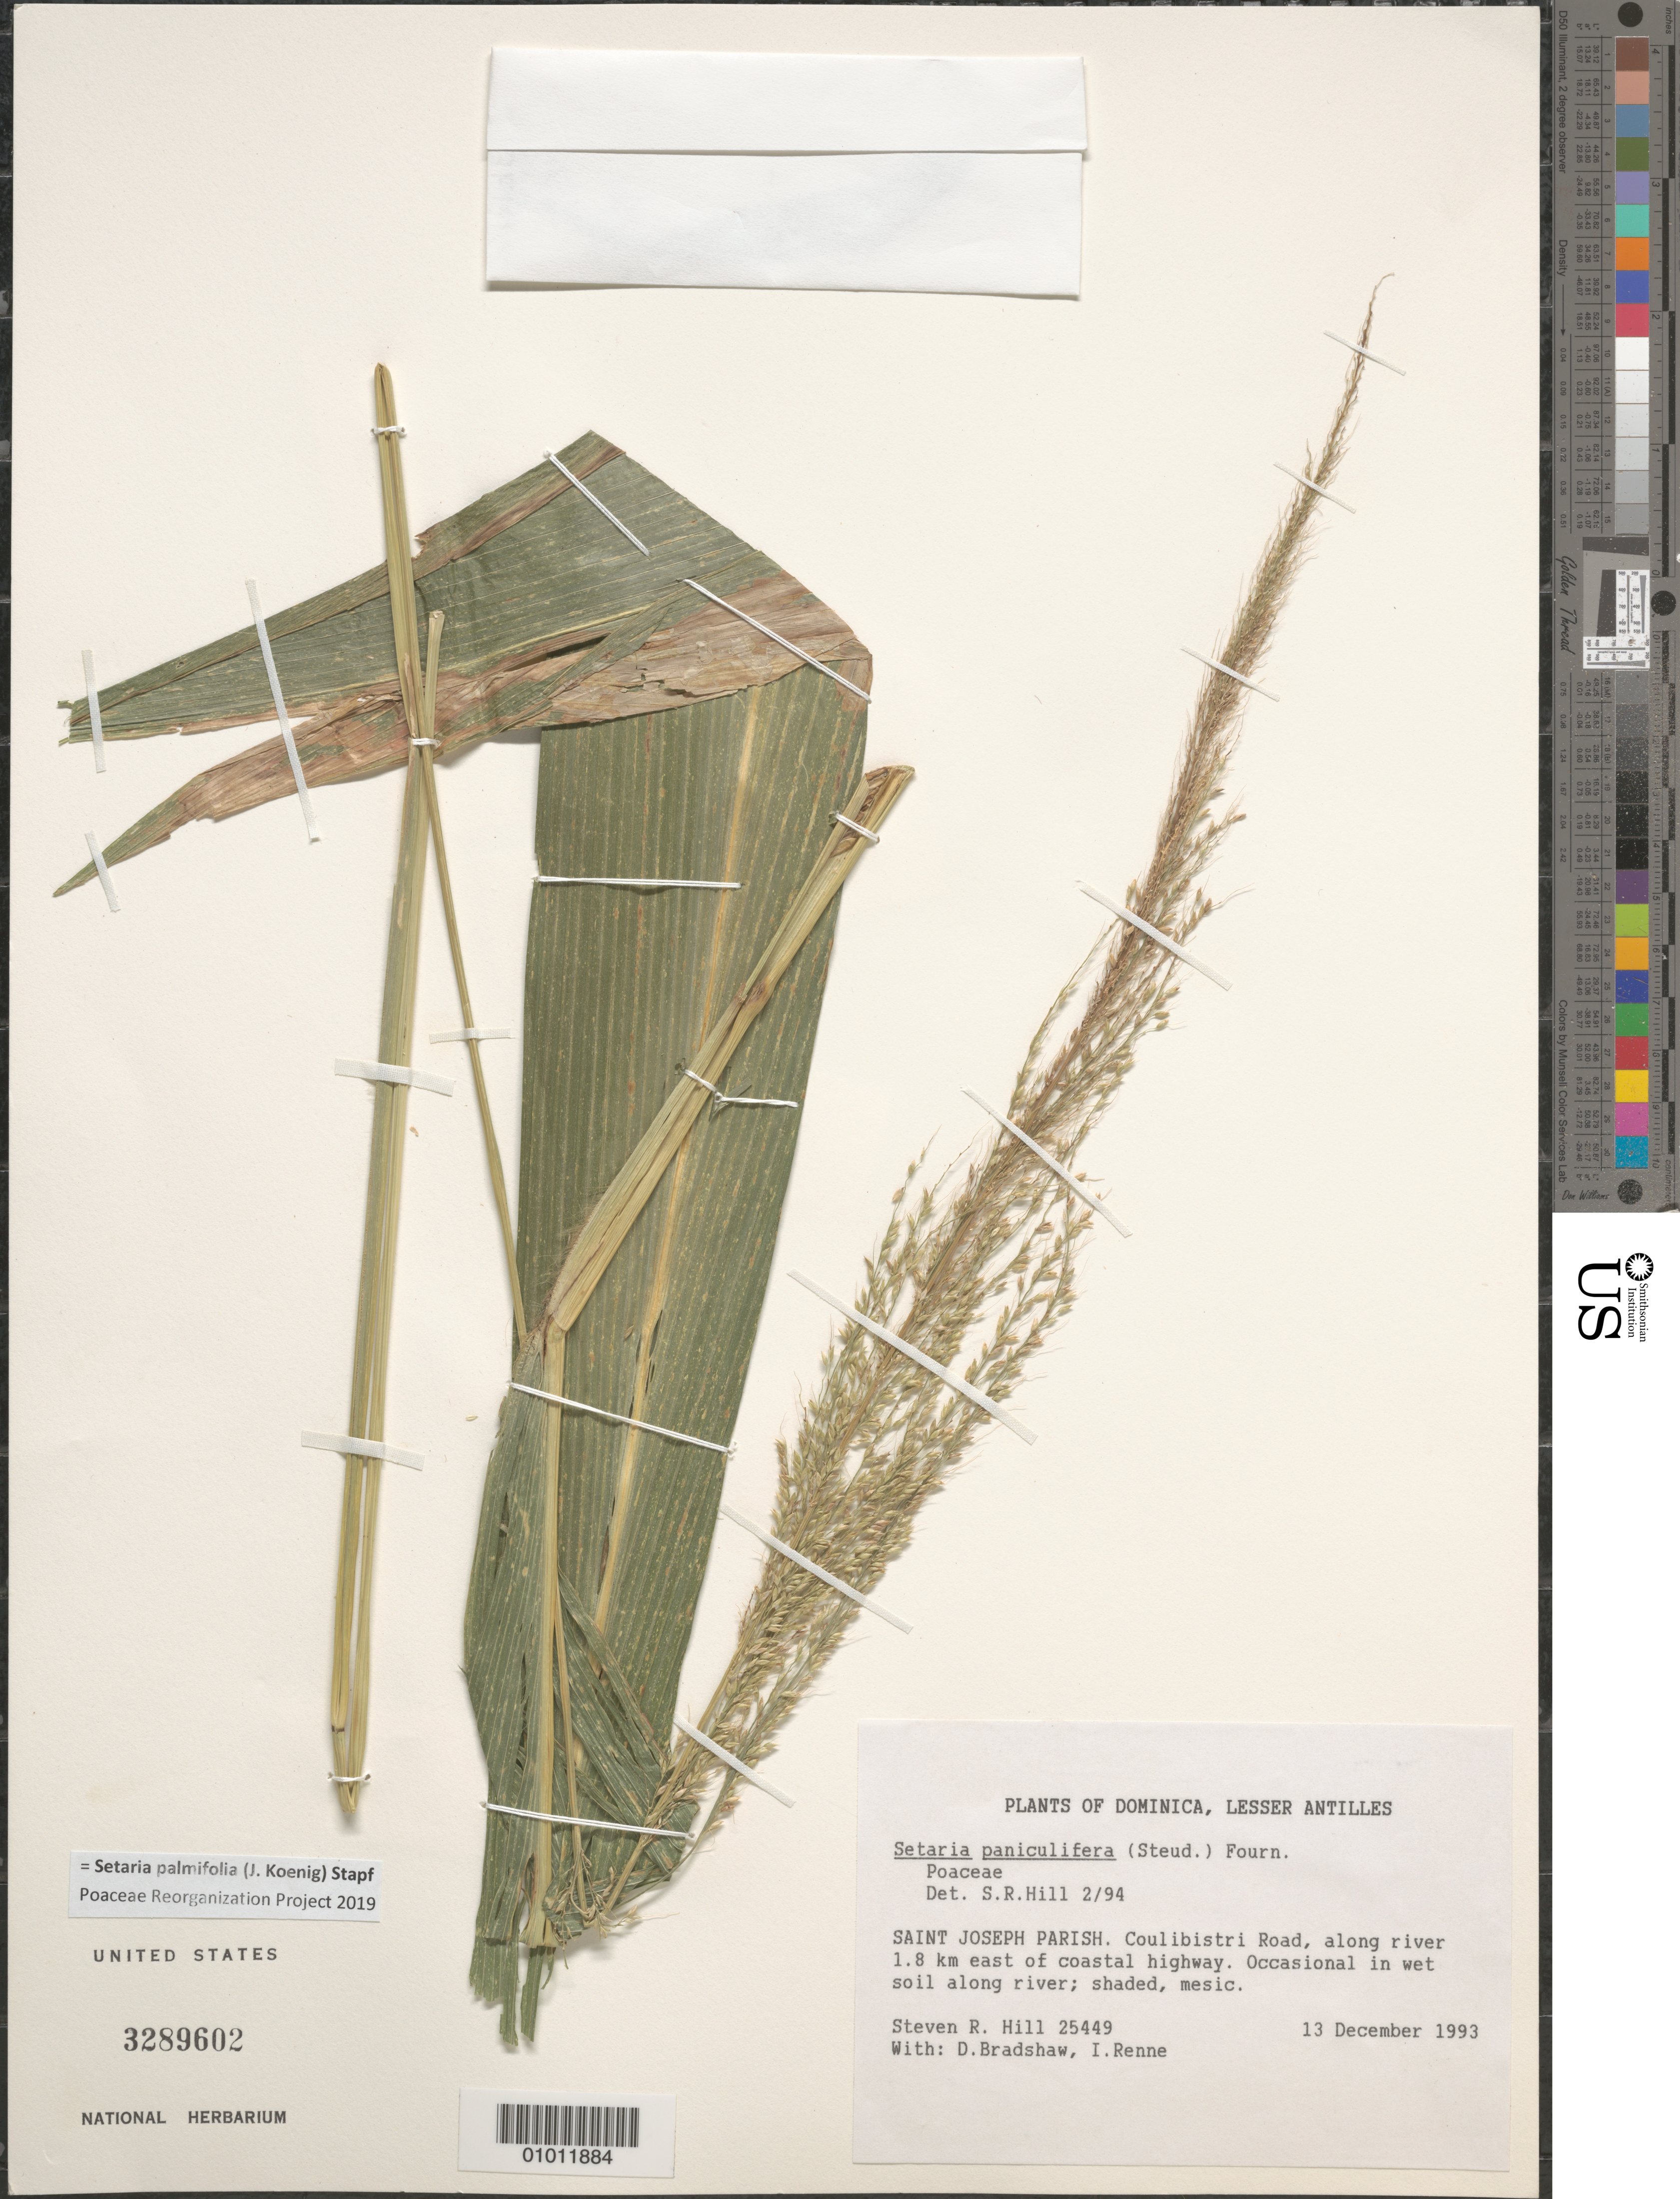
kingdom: Plantae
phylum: Tracheophyta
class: Liliopsida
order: Poales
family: Poaceae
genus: Setaria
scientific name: Setaria palmifolia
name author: (J. Koenig) Stapf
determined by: Poaceae Reorganization Project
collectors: S. R. Hill, D. Bradshaw & I. Renne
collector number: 25449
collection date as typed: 13 Dec 1993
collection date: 1993-12-13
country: Dominica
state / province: St. Joseph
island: Dominica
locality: Coulibistri Road, along river 1.8 km E of coastal highway.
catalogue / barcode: US 3289602